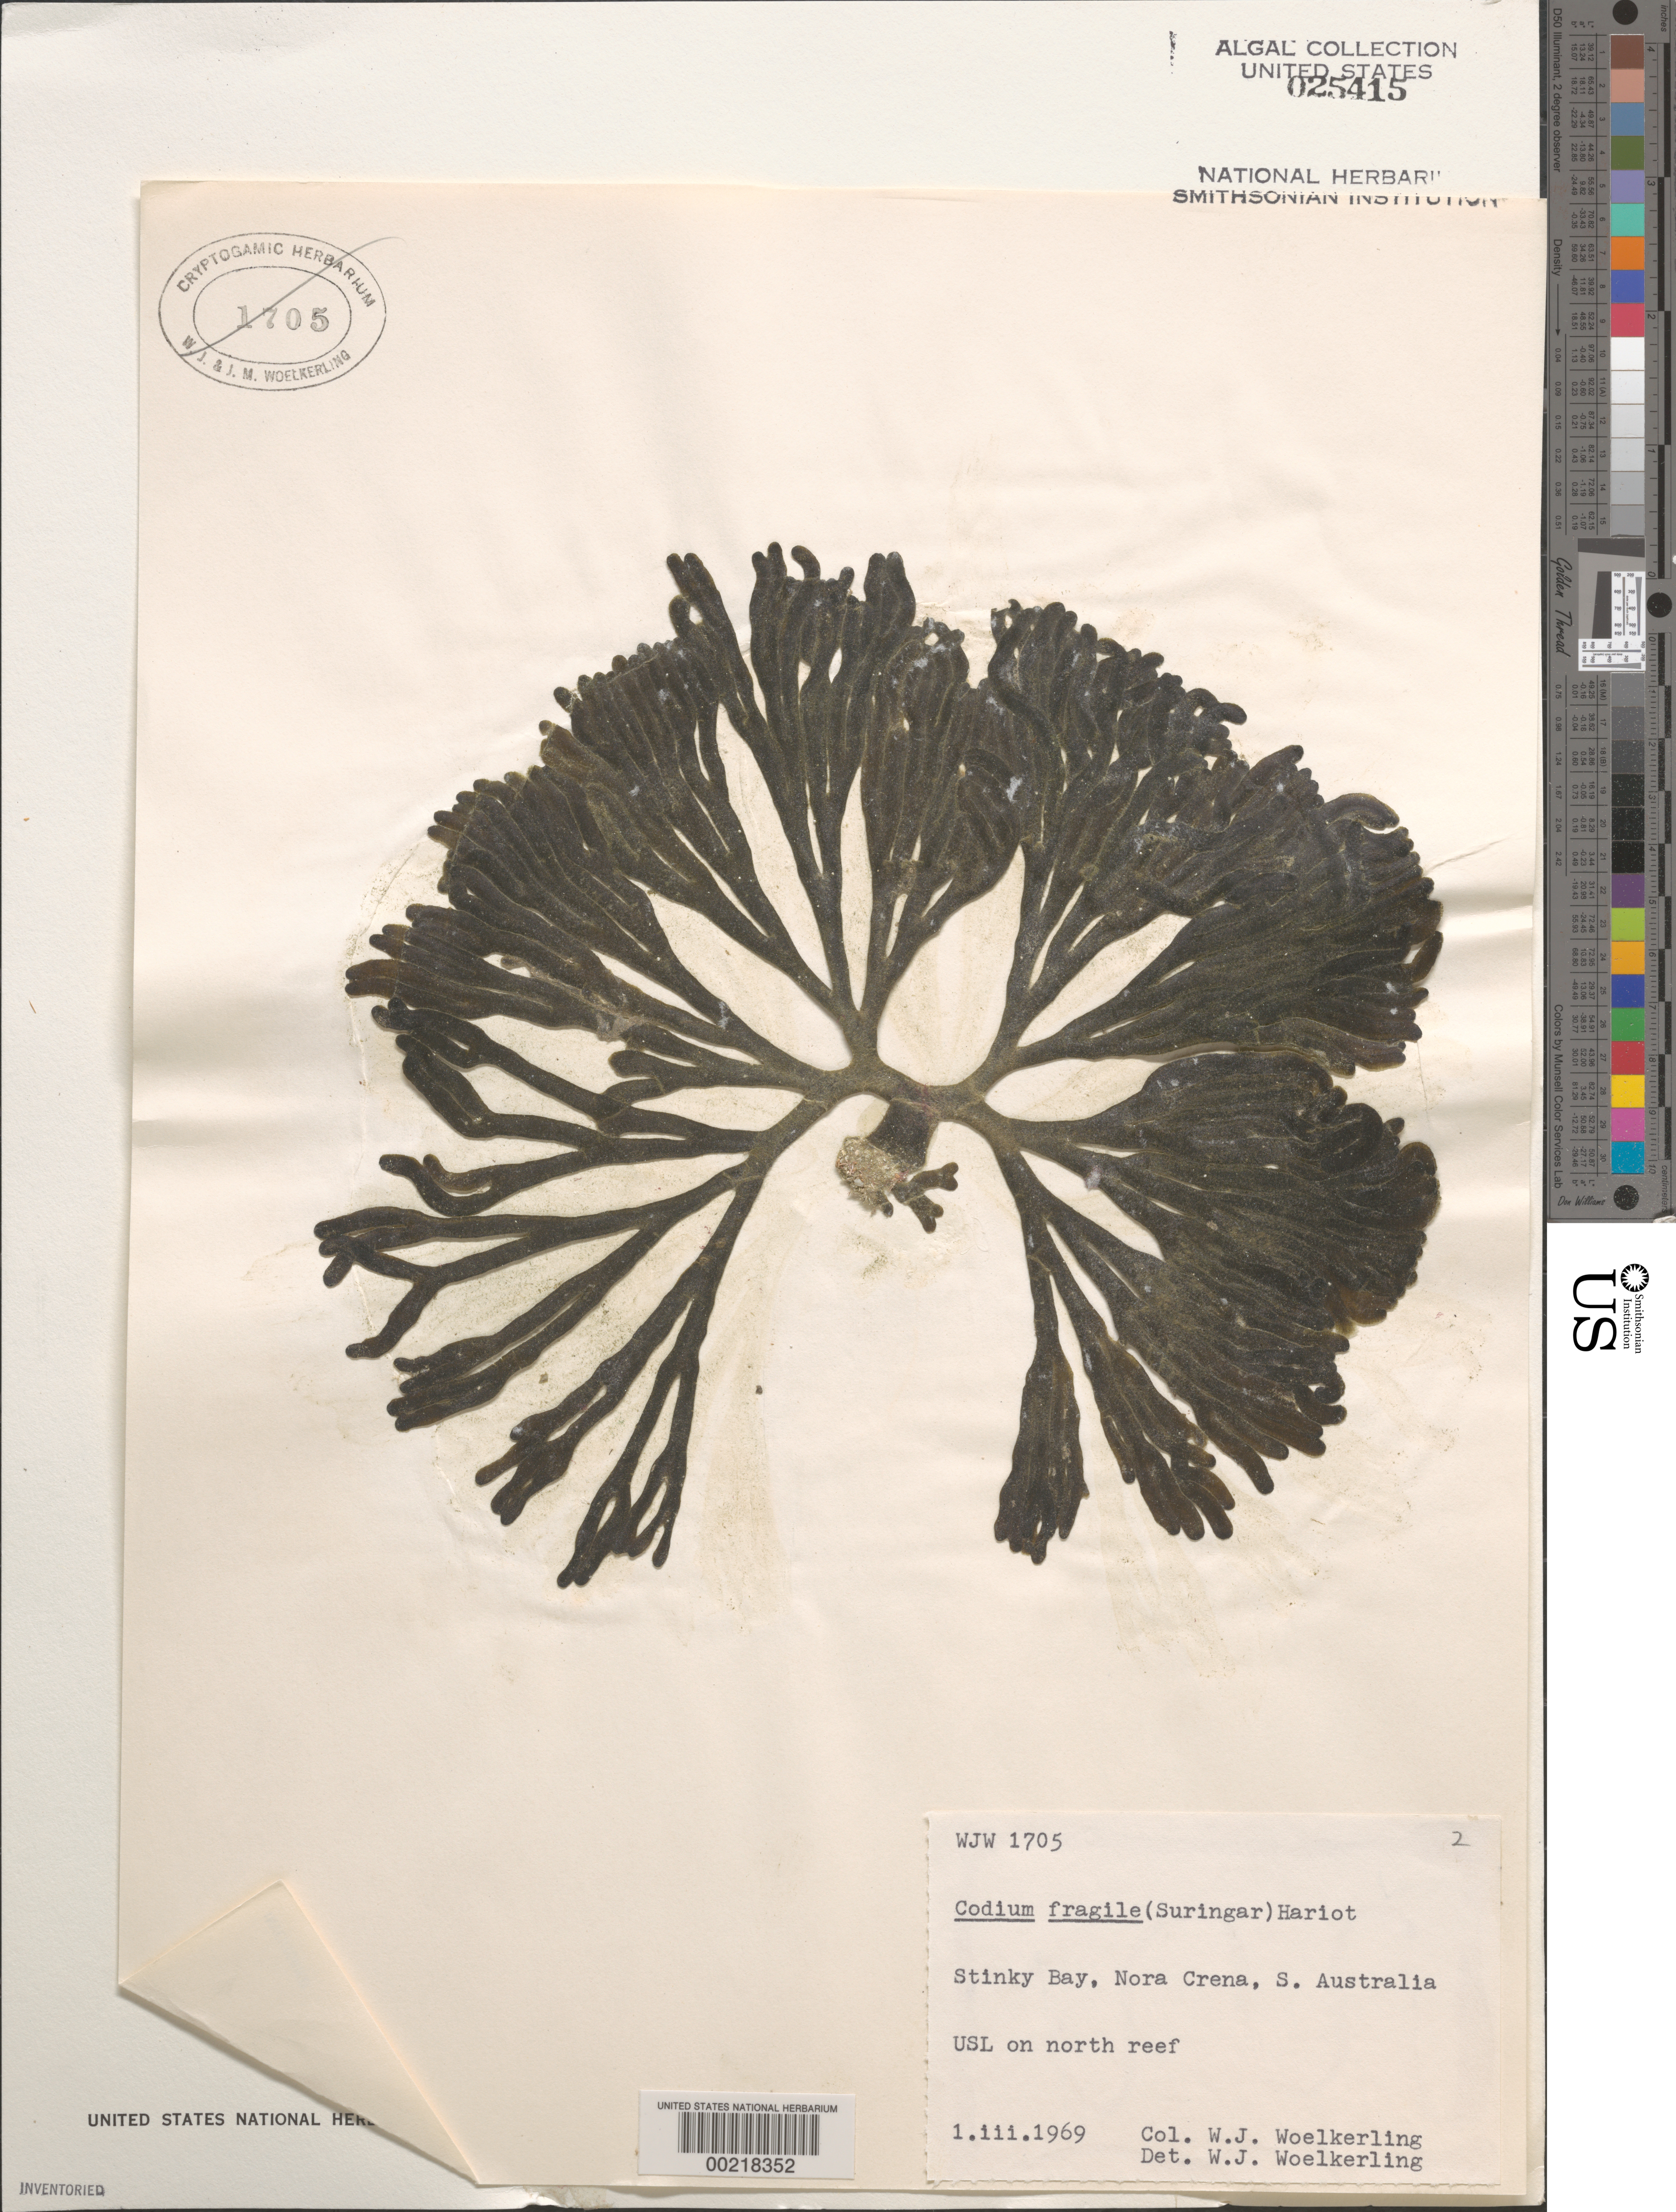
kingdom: Plantae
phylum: Chlorophyta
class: Ulvophyceae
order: Bryopsidales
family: Codiaceae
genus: Codium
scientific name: Codium fragile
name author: (Suringar) P. Hariot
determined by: Woelkerling, W. J.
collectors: W. Woelkerling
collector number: WJW 1705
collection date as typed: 01 Mar 1969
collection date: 1969-03-01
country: Australia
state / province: South Australia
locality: Stinky bay, nora creina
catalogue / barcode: US 25415